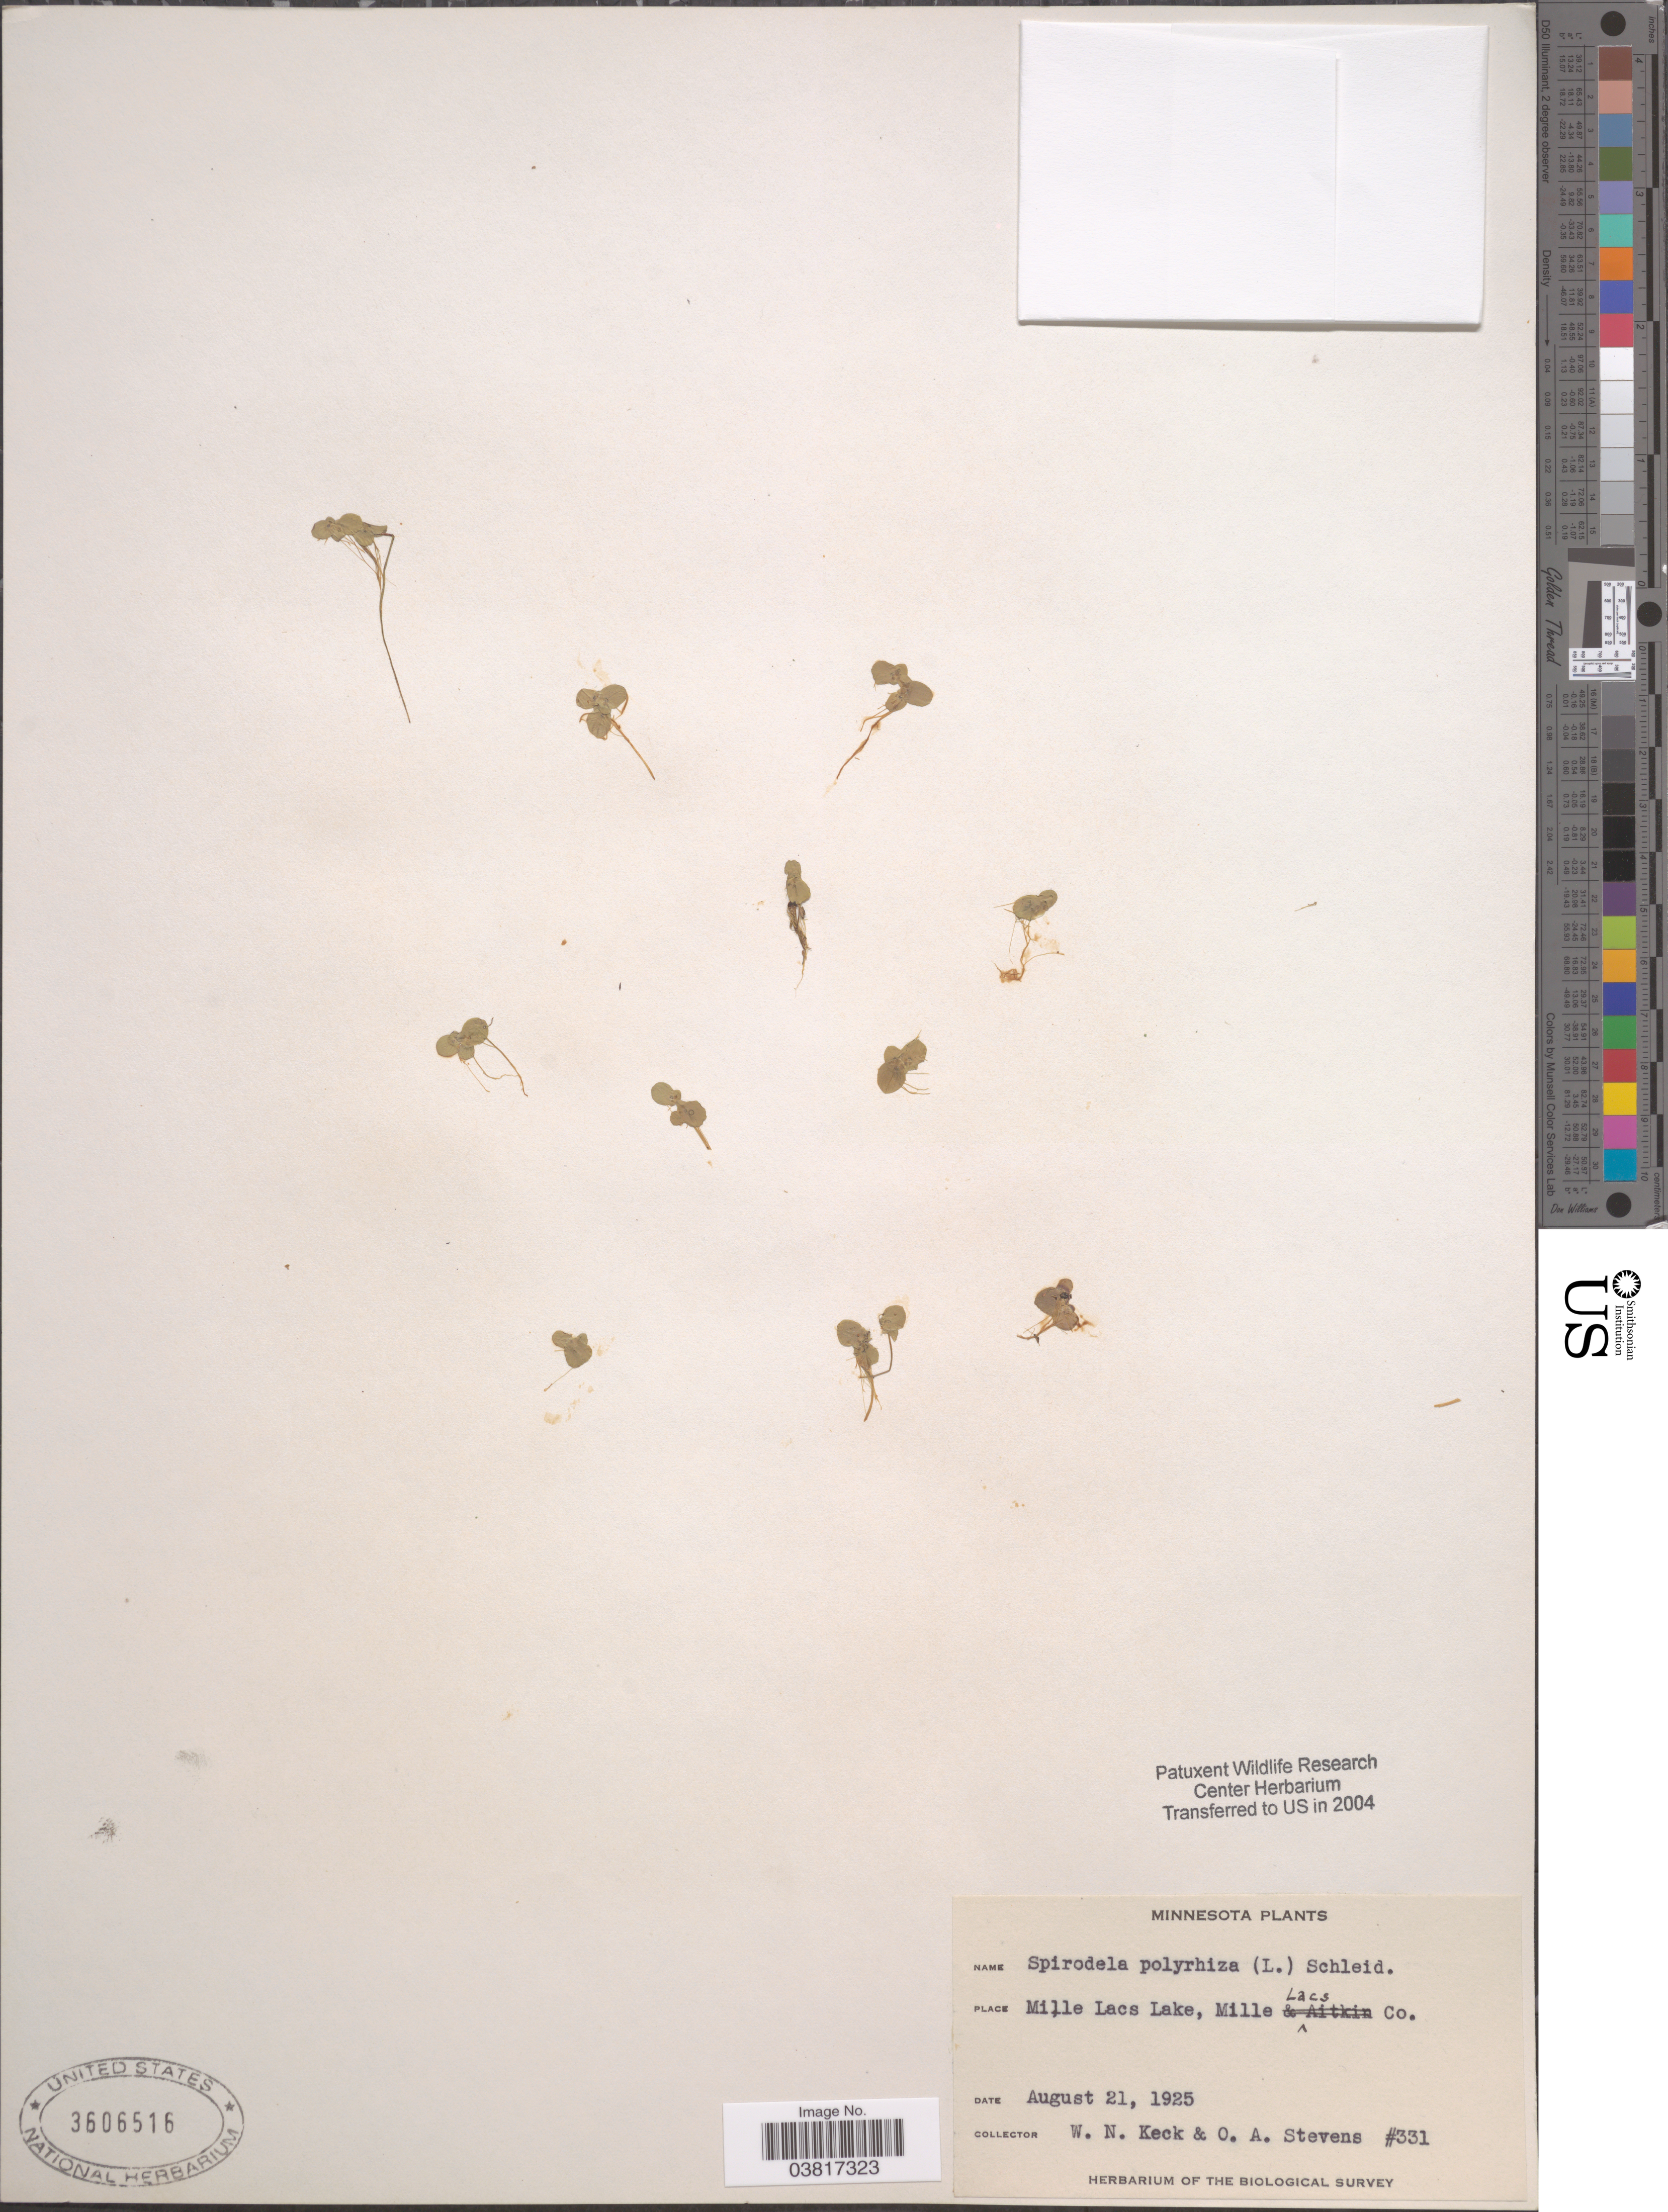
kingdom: Plantae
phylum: Tracheophyta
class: Liliopsida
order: Alismatales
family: Araceae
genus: Spirodela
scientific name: Spirodela polyrrhiza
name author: (L.) Schleid.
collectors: W. Keck & O. A. Stevens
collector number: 331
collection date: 1925-08-21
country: United States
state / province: Minnesota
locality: Mille Lacs Lake, Mille Lacs Co.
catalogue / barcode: US 3606516